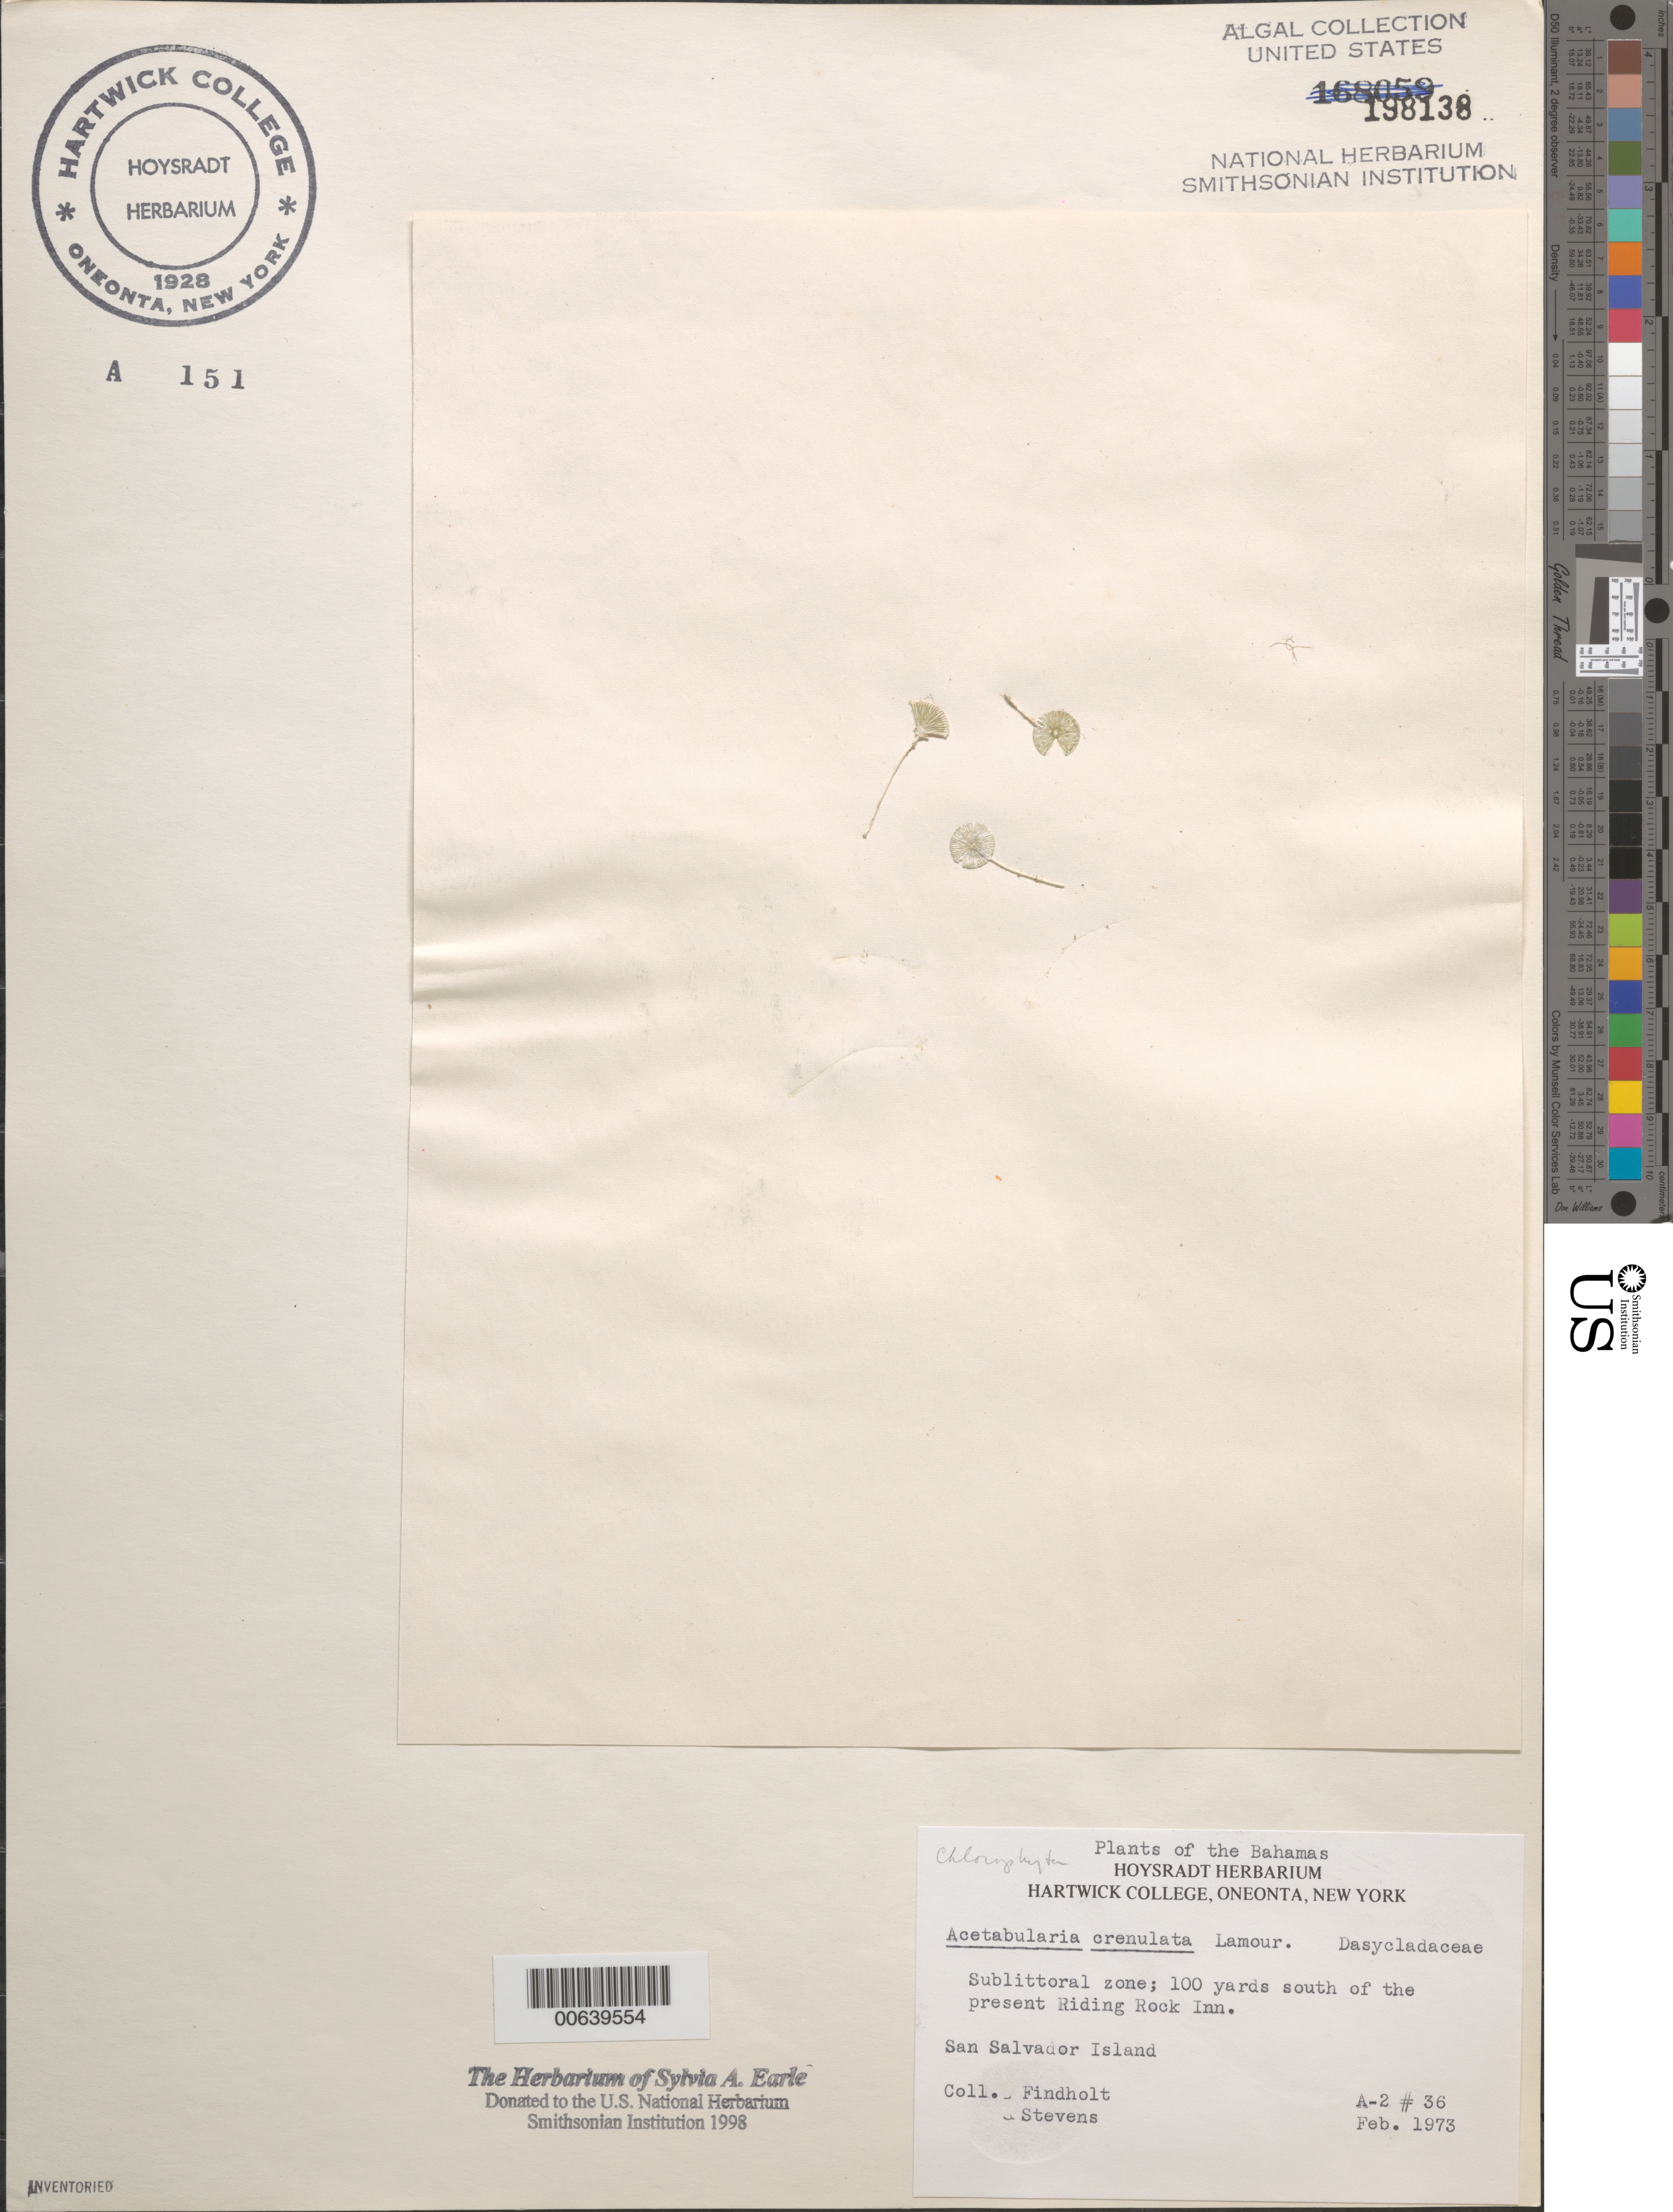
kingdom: Plantae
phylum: Chlorophyta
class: Ulvophyceae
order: Dasycladales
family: Polyphysaceae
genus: Acetabularia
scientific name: Acetabularia acetabulum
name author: J.V.Lamouroux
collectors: -. Findholt & -- Stevens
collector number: A-2 #36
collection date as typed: Feb 1973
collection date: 1973-02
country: Bahamas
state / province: San Salvador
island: San Salvador Island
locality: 100 yards south of Riding Rock Inn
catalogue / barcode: US 198138